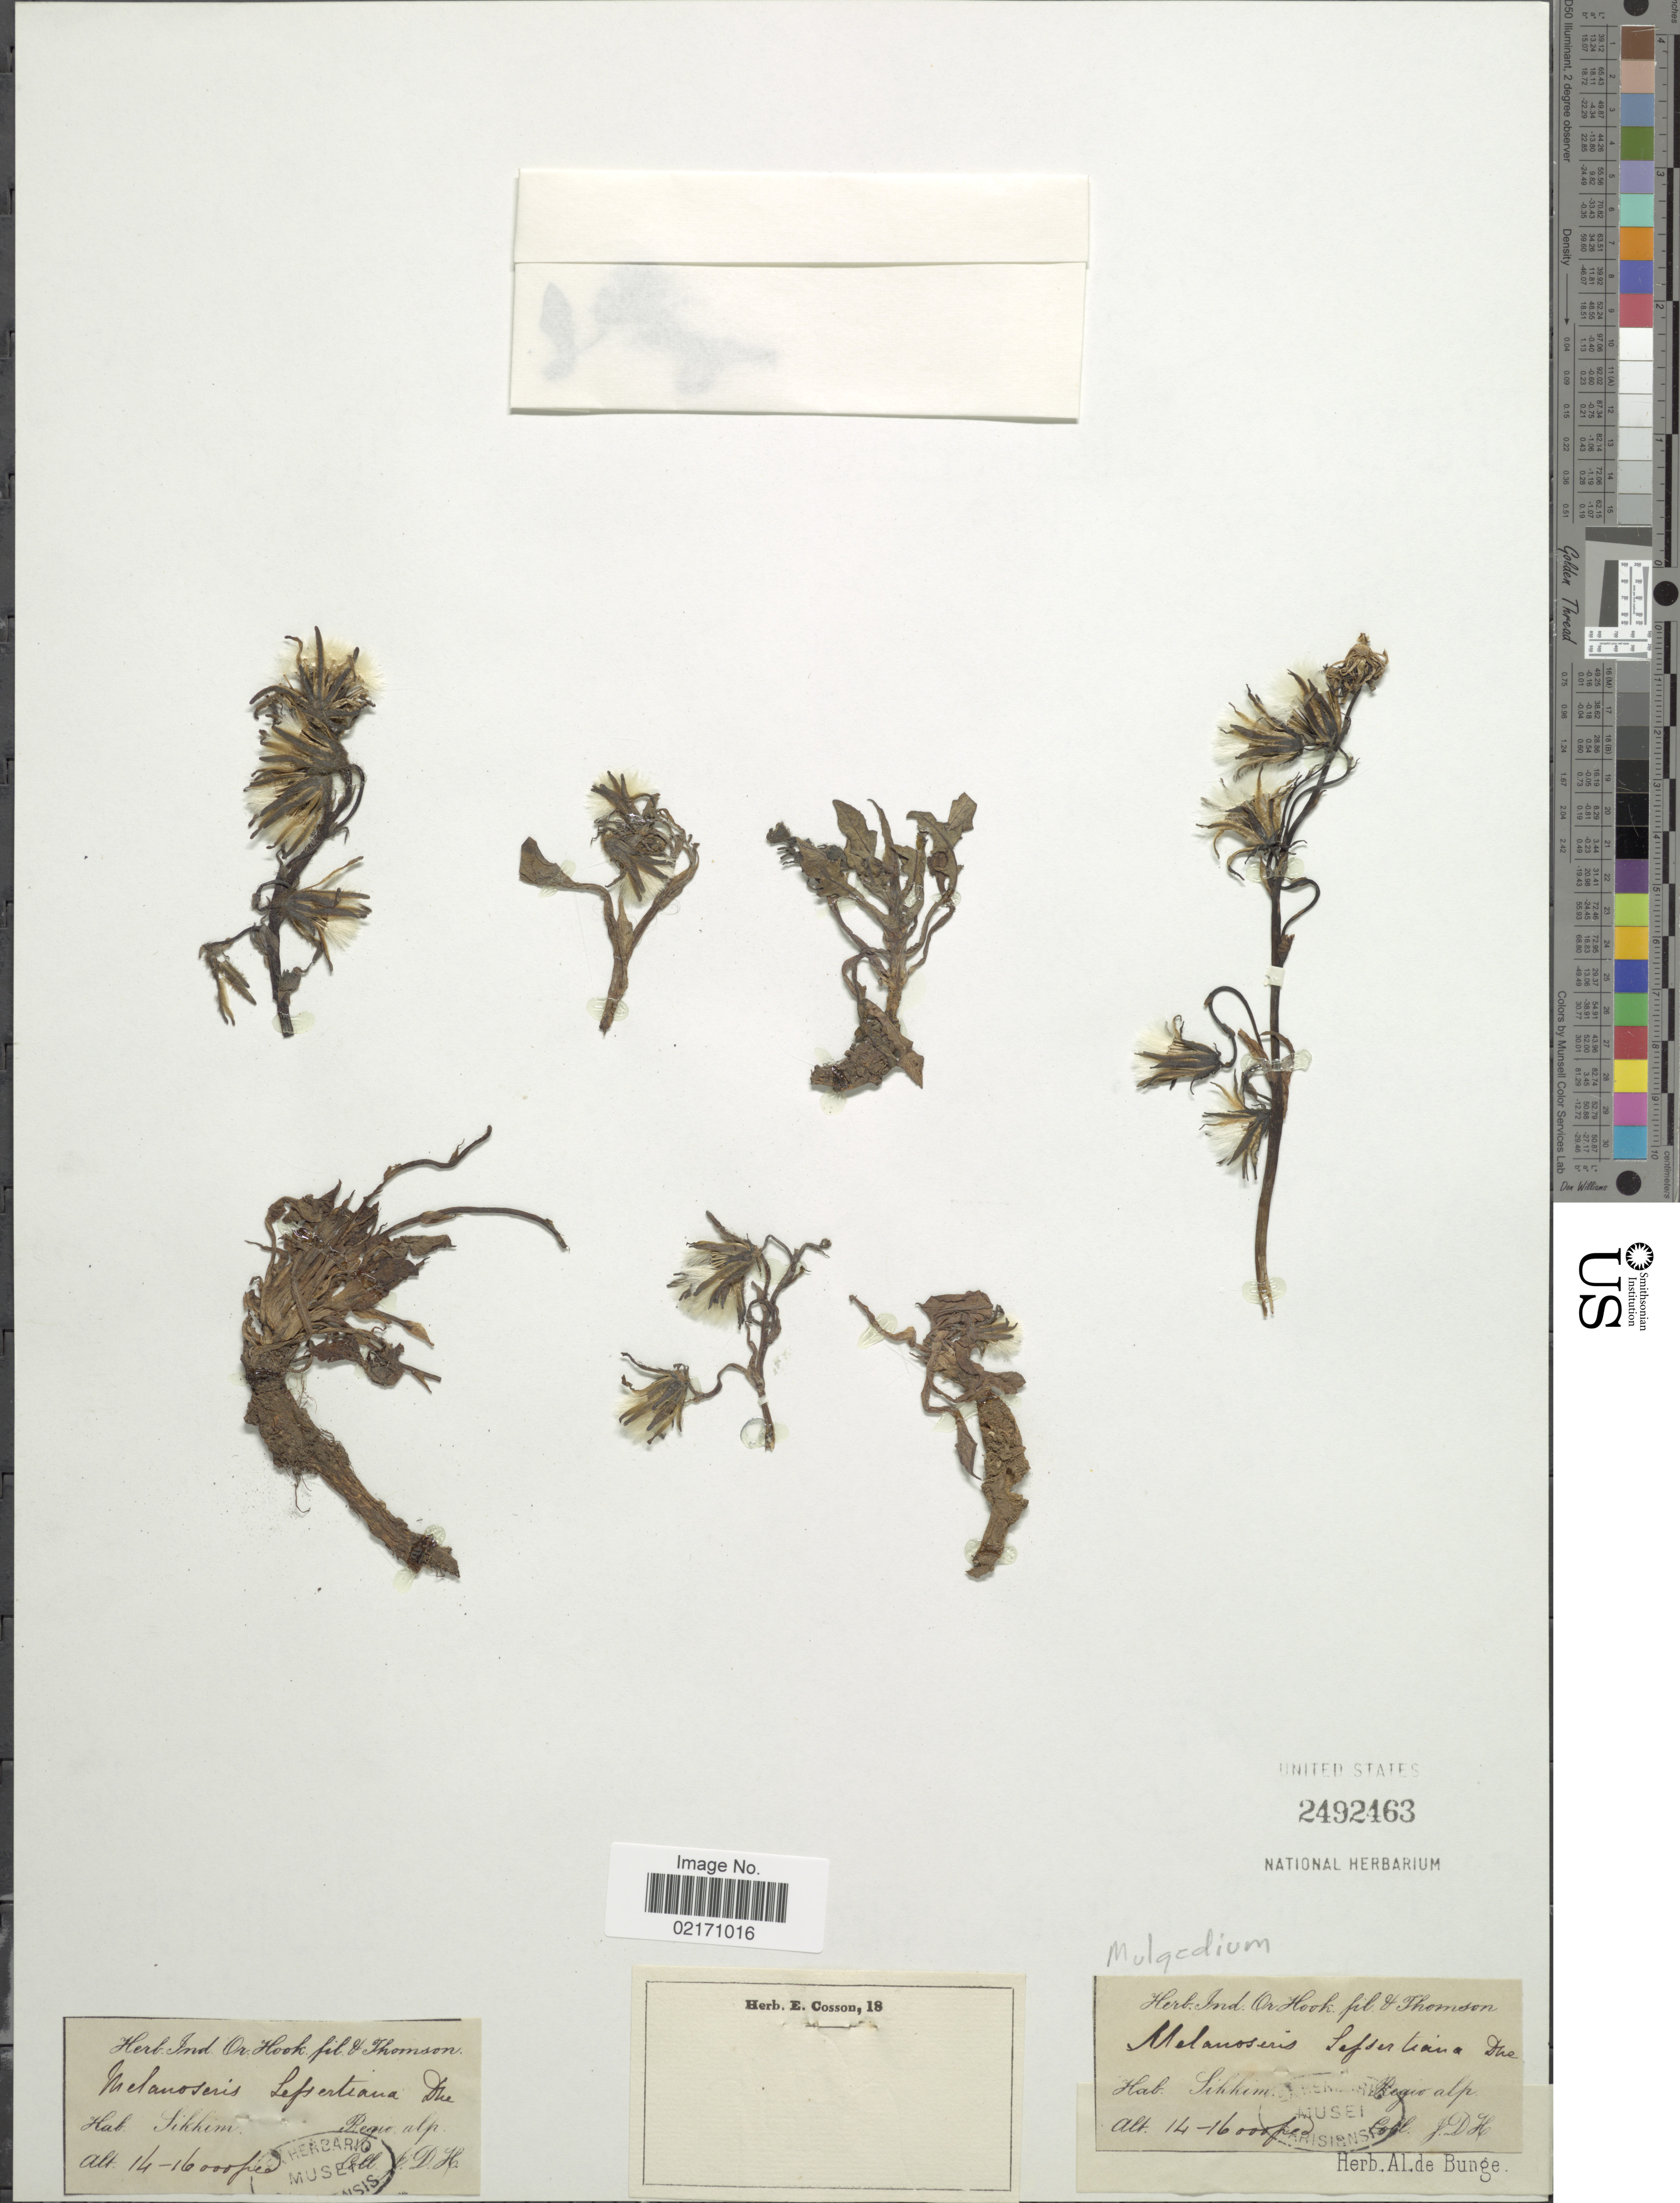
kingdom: Plantae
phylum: Tracheophyta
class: Magnoliopsida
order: Asterales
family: Asteraceae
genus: Lactuca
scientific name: Lactuca lessertiana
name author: (DC.) C.B. Clarke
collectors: J. D. H.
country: India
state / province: Sikkim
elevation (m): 4267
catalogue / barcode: US 2492463